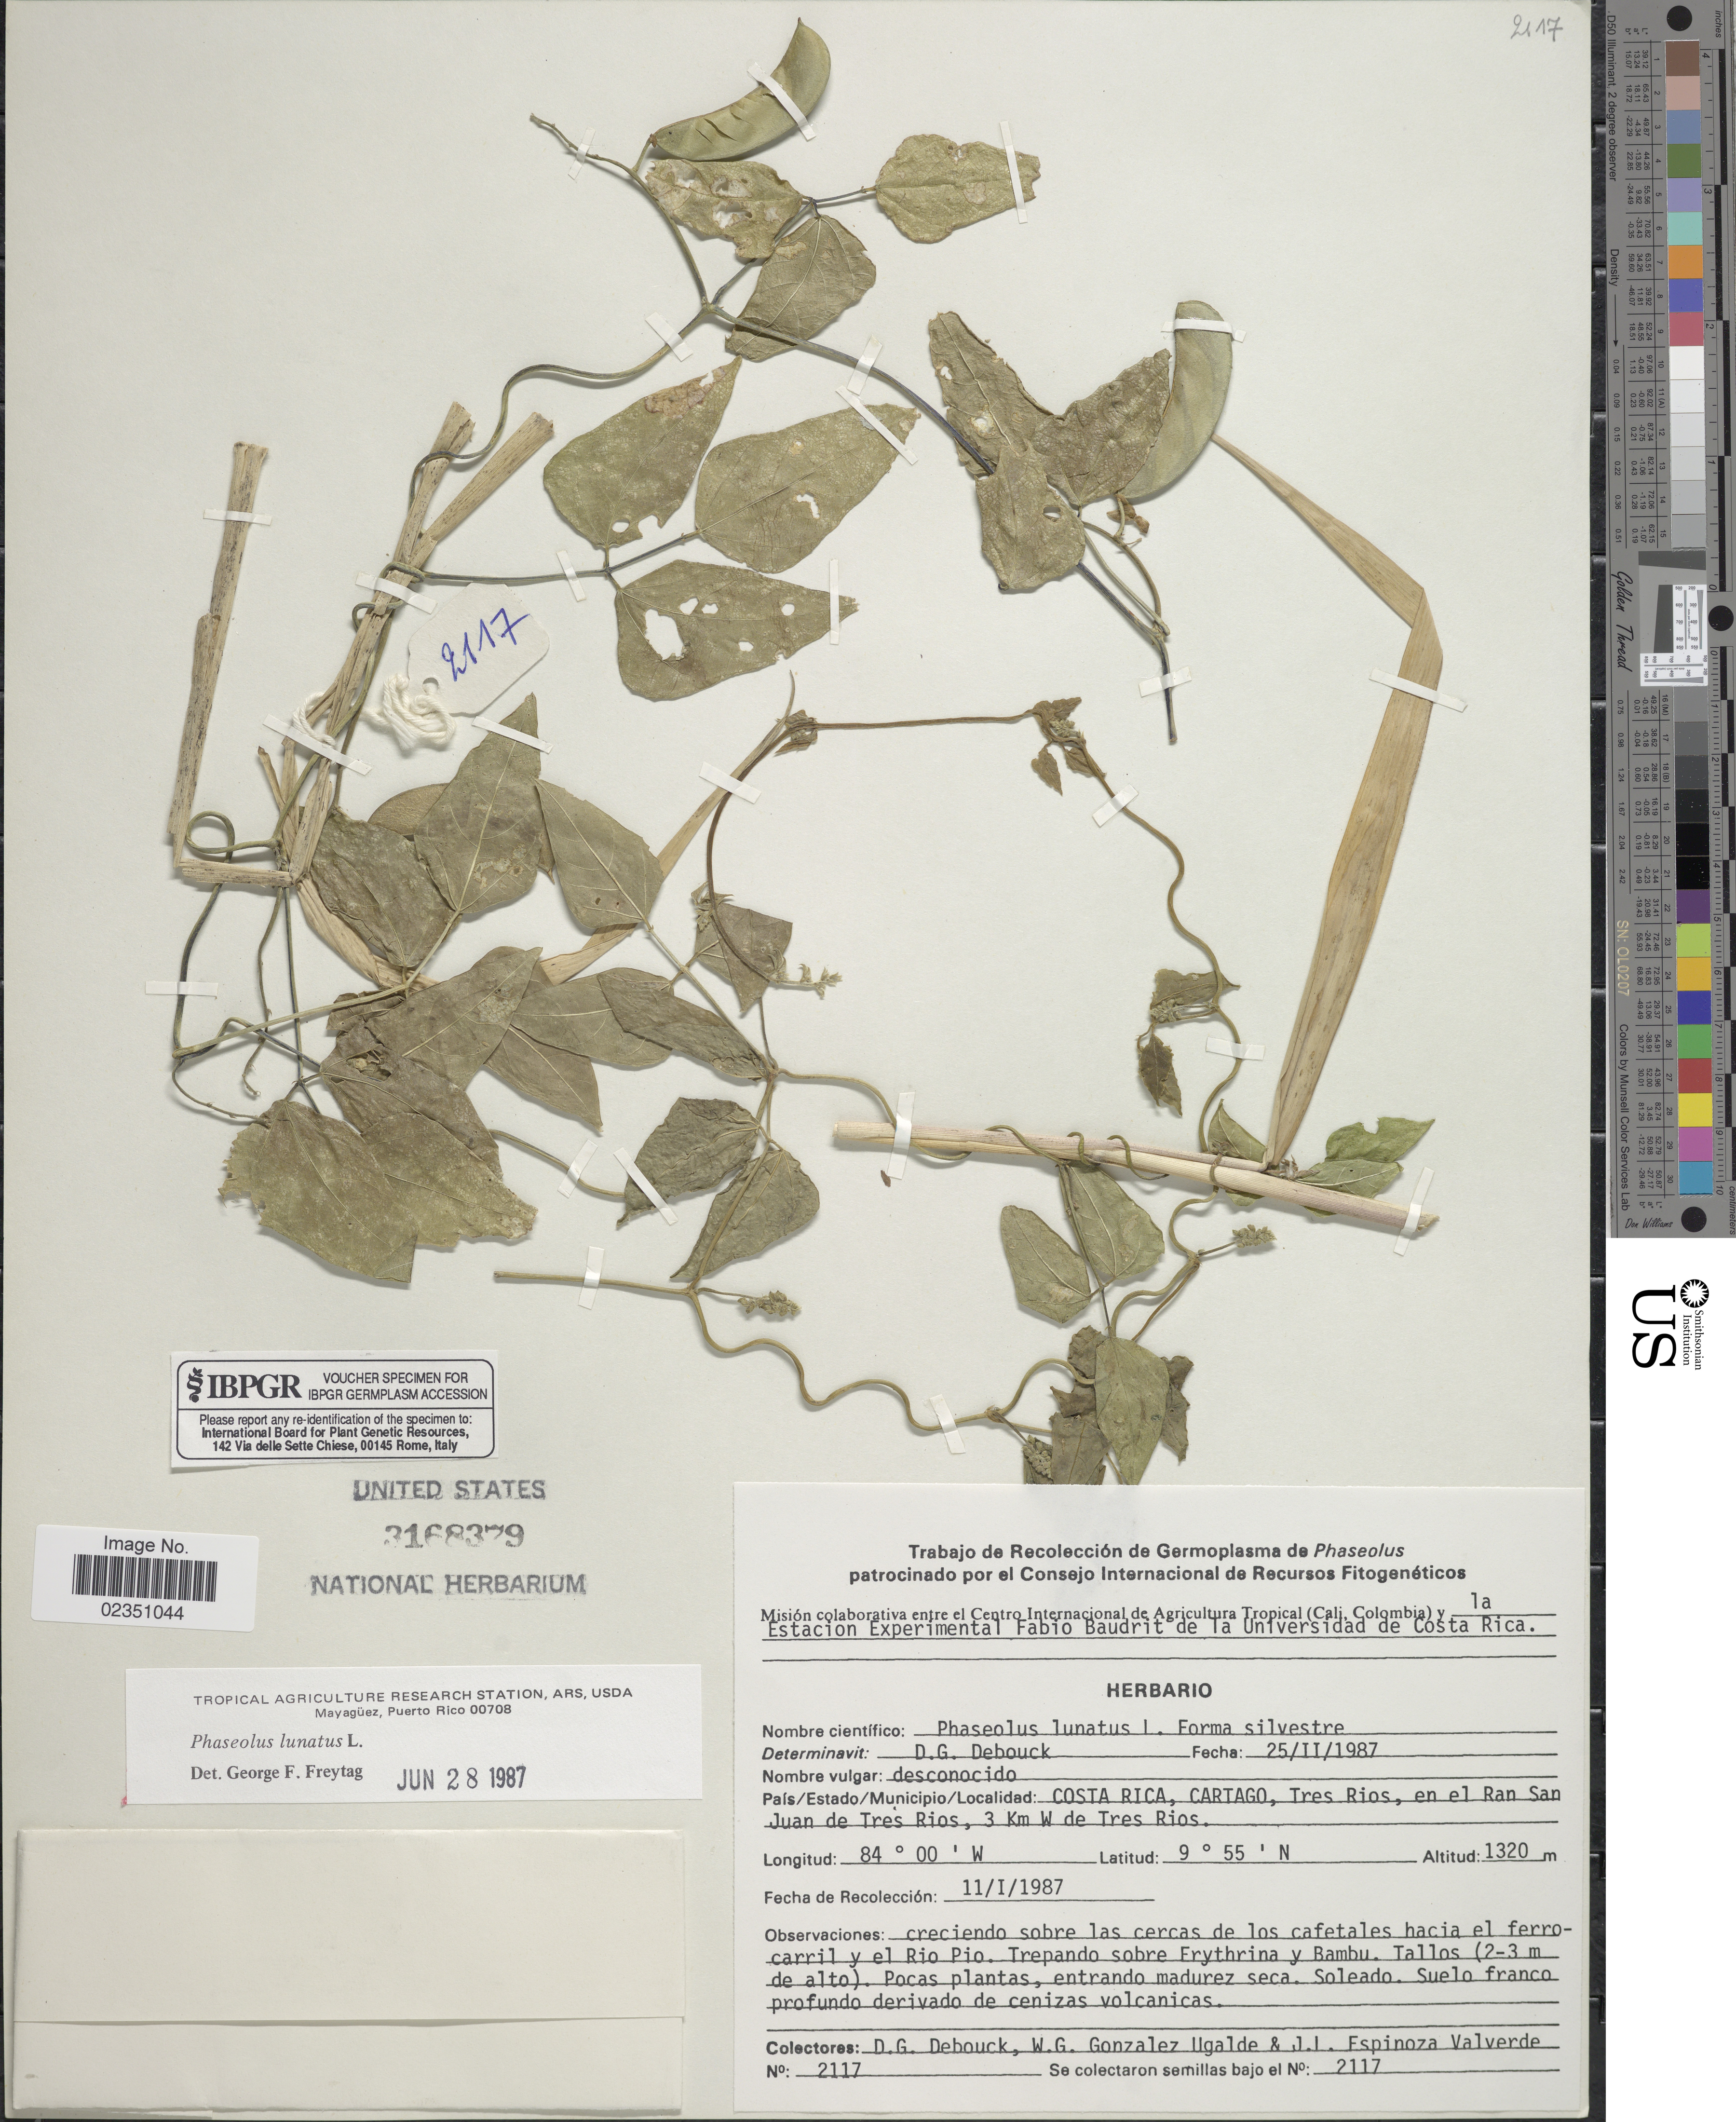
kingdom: Plantae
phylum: Tracheophyta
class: Magnoliopsida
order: Fabales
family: Fabaceae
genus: Phaseolus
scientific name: Phaseolus lunatus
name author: L.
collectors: D. Debouck, W. Gonzalez U. & J. Espinoza Valverde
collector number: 2117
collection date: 1987-01-11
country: Costa Rica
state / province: Cartago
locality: Tres Rios, en el Ran San Juan de Tres Rios, 3 Km W de Tres Rios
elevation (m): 1320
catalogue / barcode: US 3168379